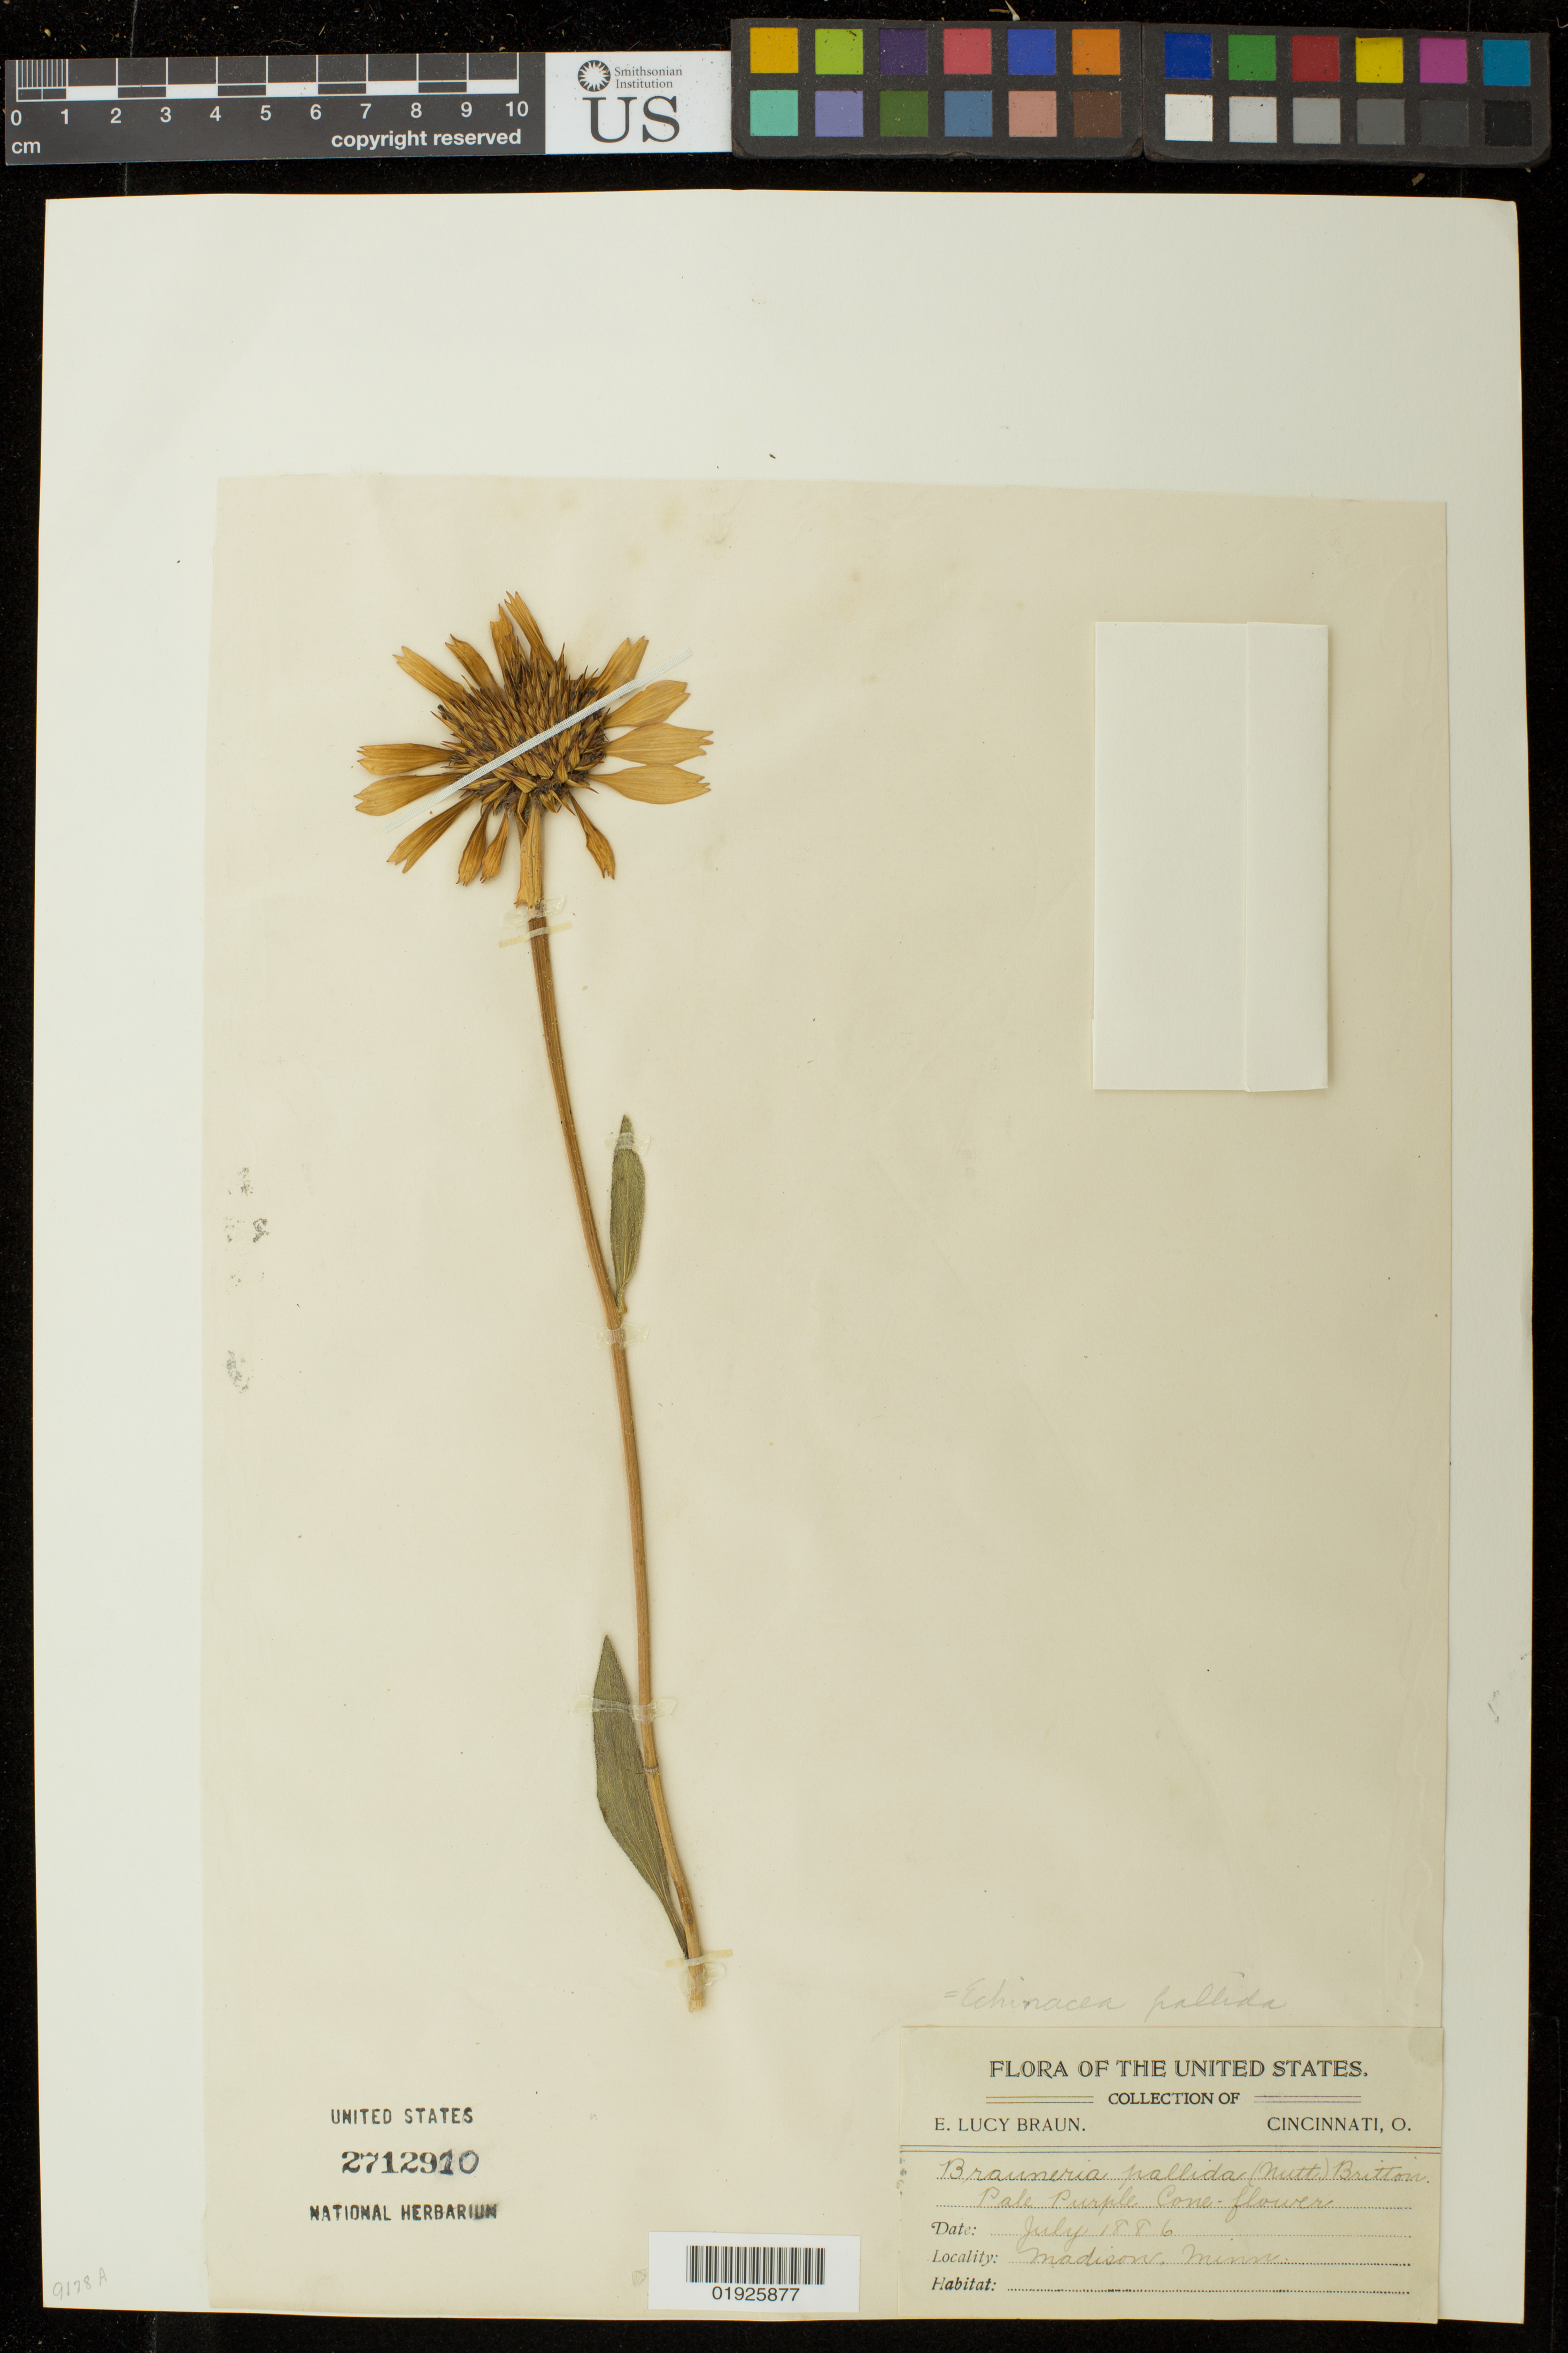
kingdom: Plantae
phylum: Tracheophyta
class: Magnoliopsida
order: Asterales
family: Asteraceae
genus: Echinacea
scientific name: Echinacea pallida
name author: (Nutt.) Nutt.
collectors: E. L. Braun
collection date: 1886-07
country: United States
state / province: Minnesota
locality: Madison.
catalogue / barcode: US 2712910